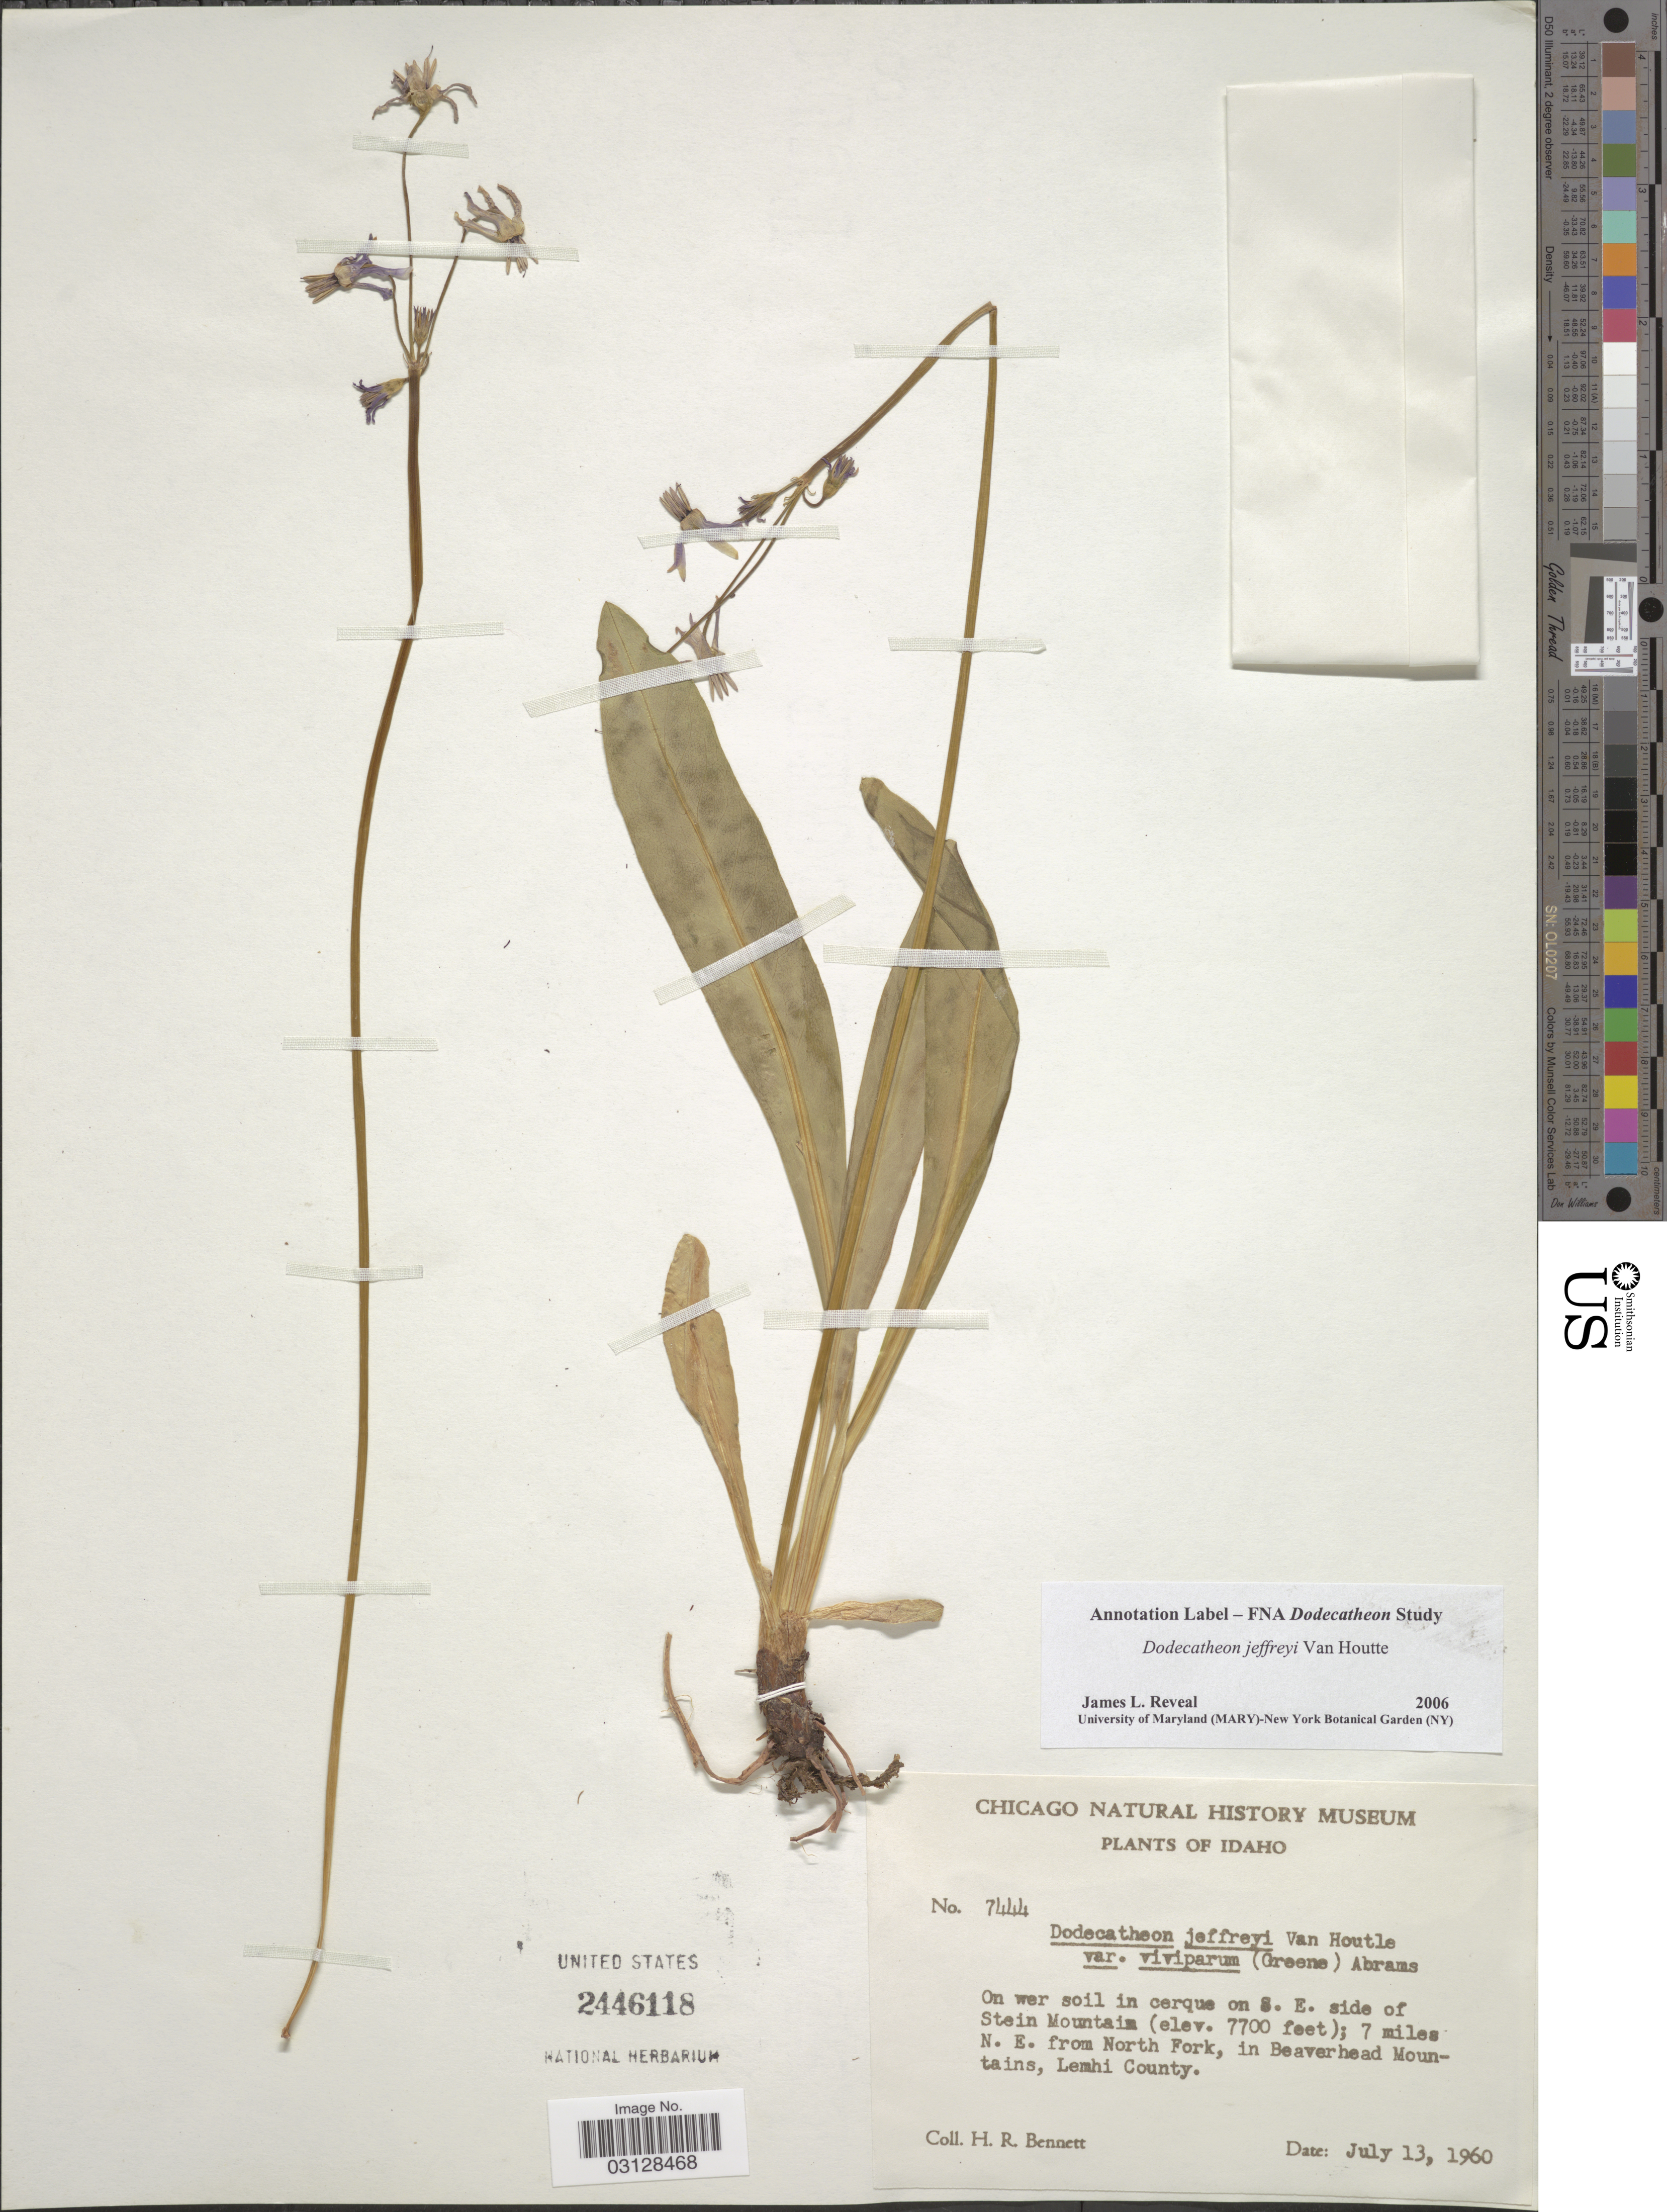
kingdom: Plantae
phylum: Tracheophyta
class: Magnoliopsida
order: Ericales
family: Primulaceae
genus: Dodecatheon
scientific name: Dodecatheon jeffreyi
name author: Van Houtte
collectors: H. R. Bennett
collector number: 7444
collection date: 1960-07-13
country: United States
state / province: Idaho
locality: On S. E. side of Stein Mountain; 7 miles N. E. from North Fork, in Beaverhead Mountains, Lemhi County.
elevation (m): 2347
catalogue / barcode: US 2446118